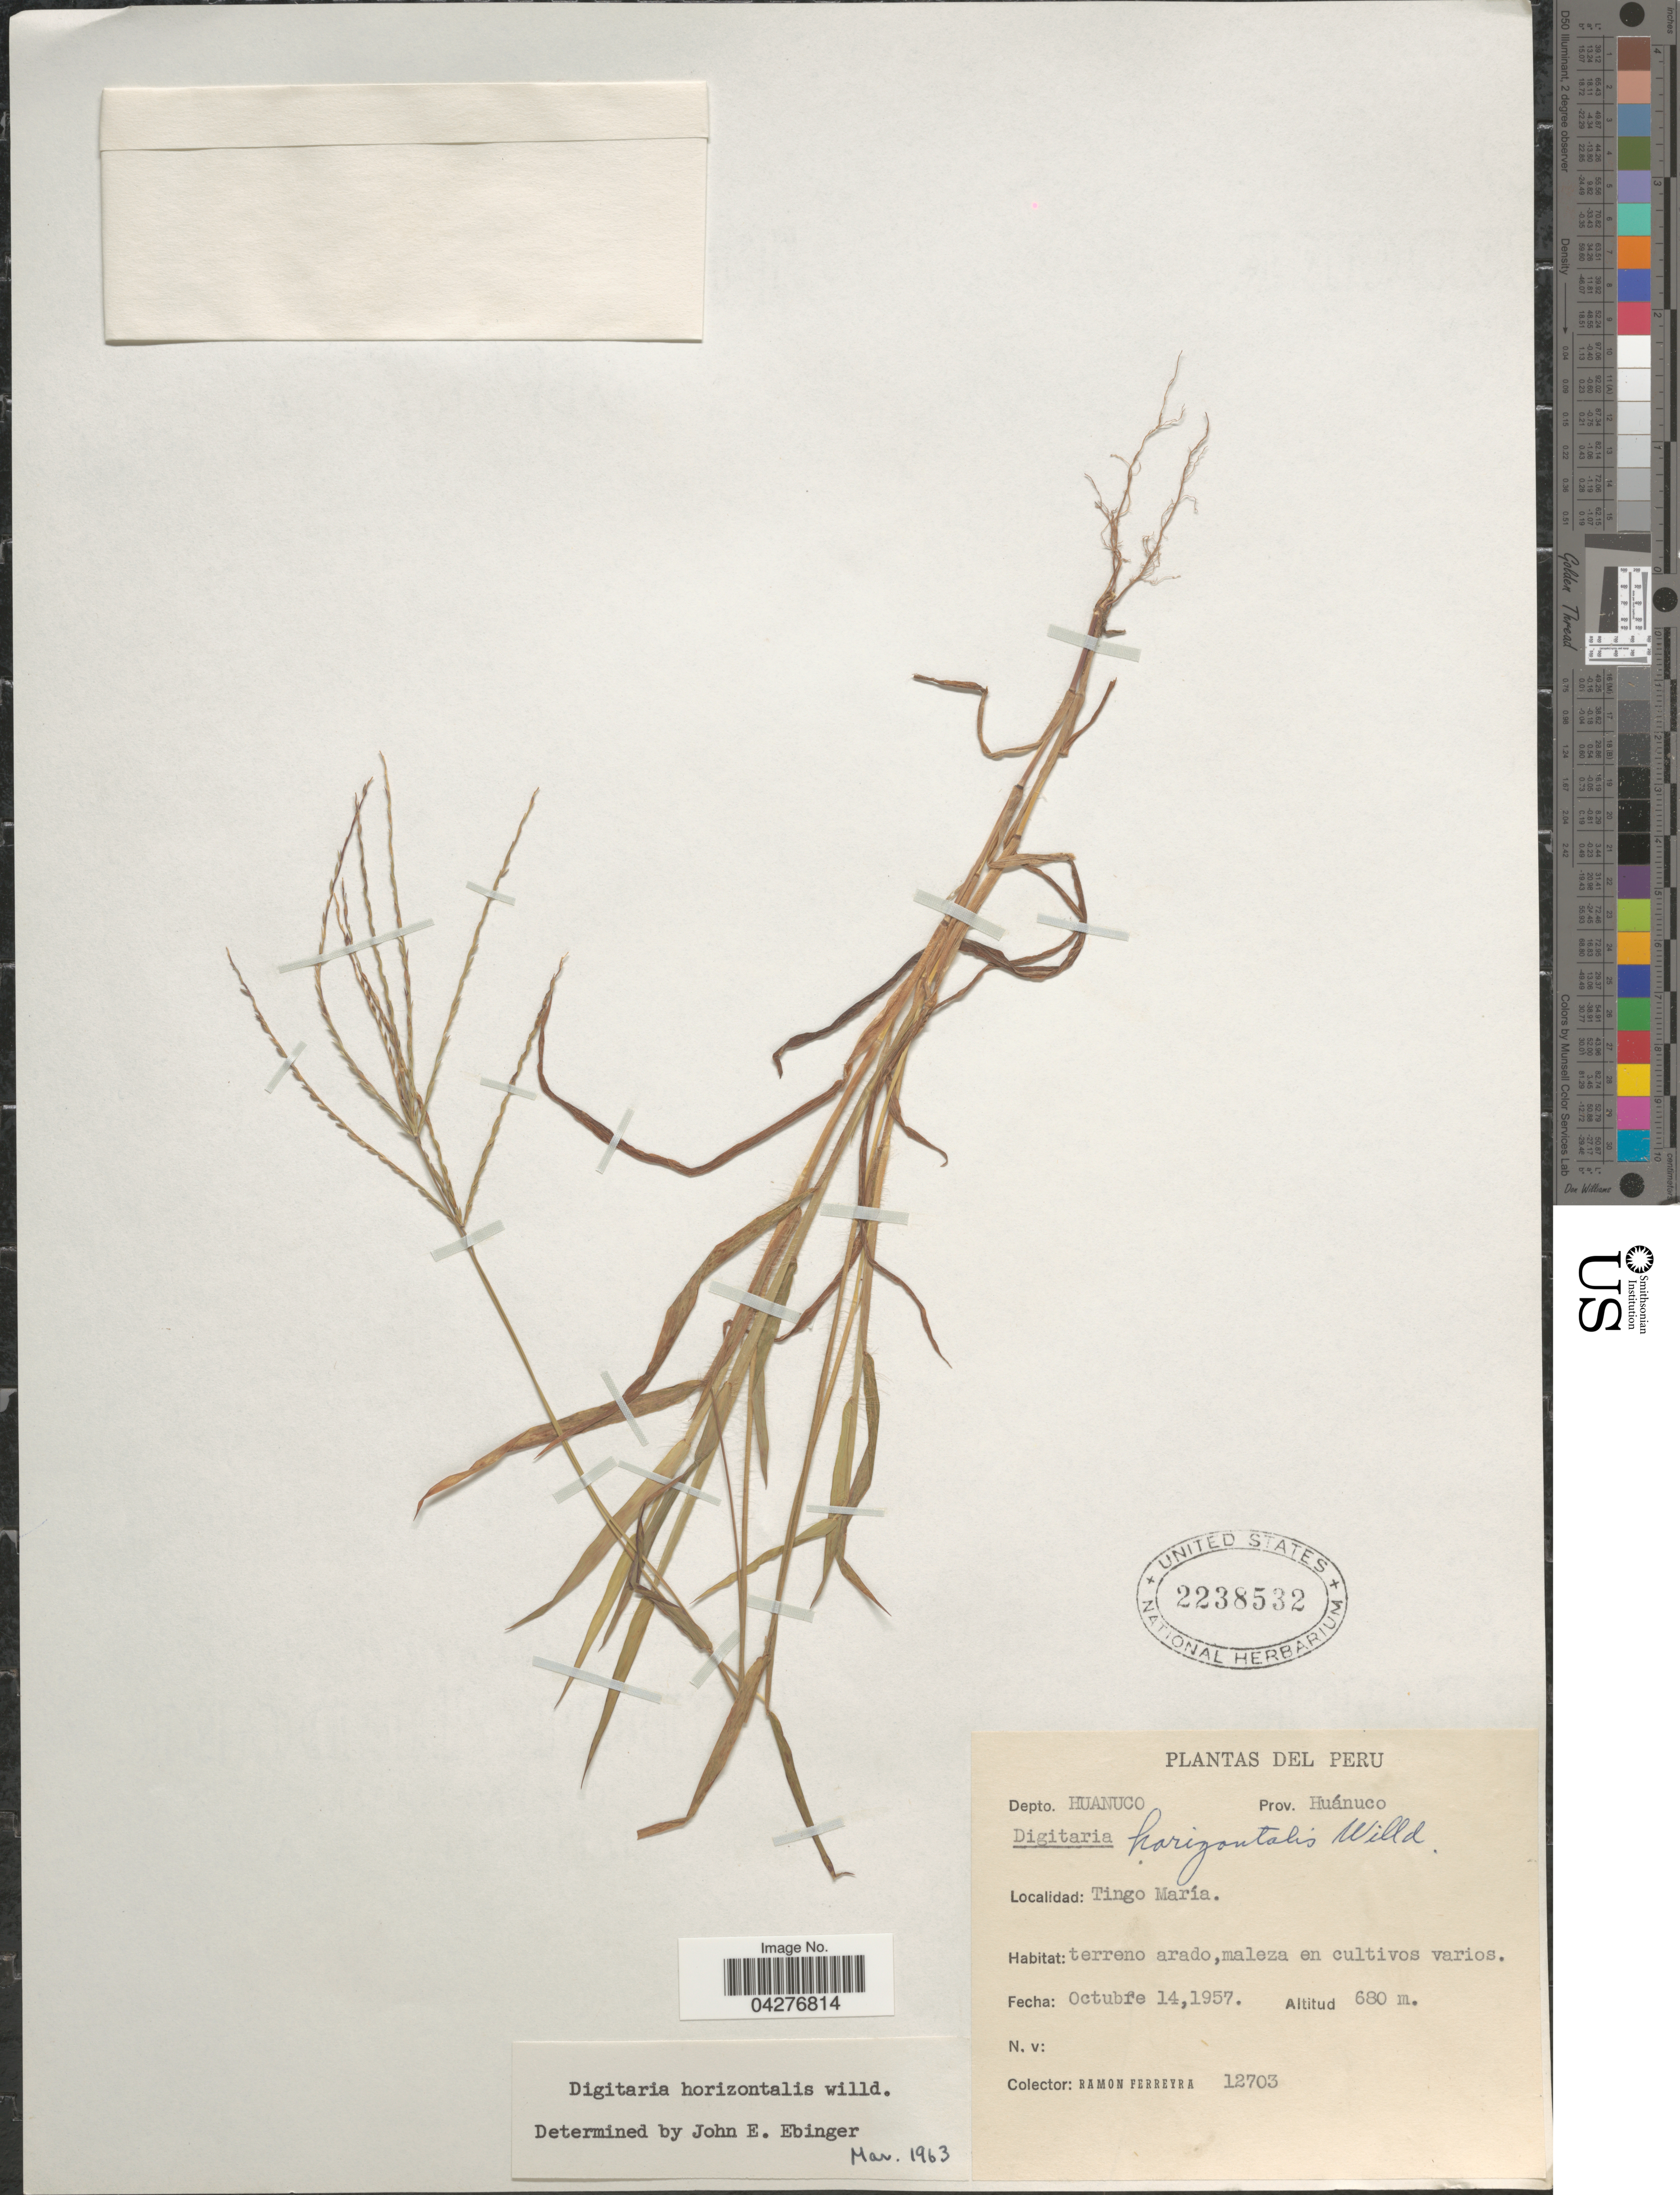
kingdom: Plantae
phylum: Tracheophyta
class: Liliopsida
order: Poales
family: Poaceae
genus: Digitaria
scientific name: Digitaria horizontalis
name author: Willd.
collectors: R. A. Ferreyra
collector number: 12703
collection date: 1957-10-14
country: Peru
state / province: Huánuco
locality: Depto. Huanuco. Prov. Huánuco. Tingo María.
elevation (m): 680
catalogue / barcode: US 2238532